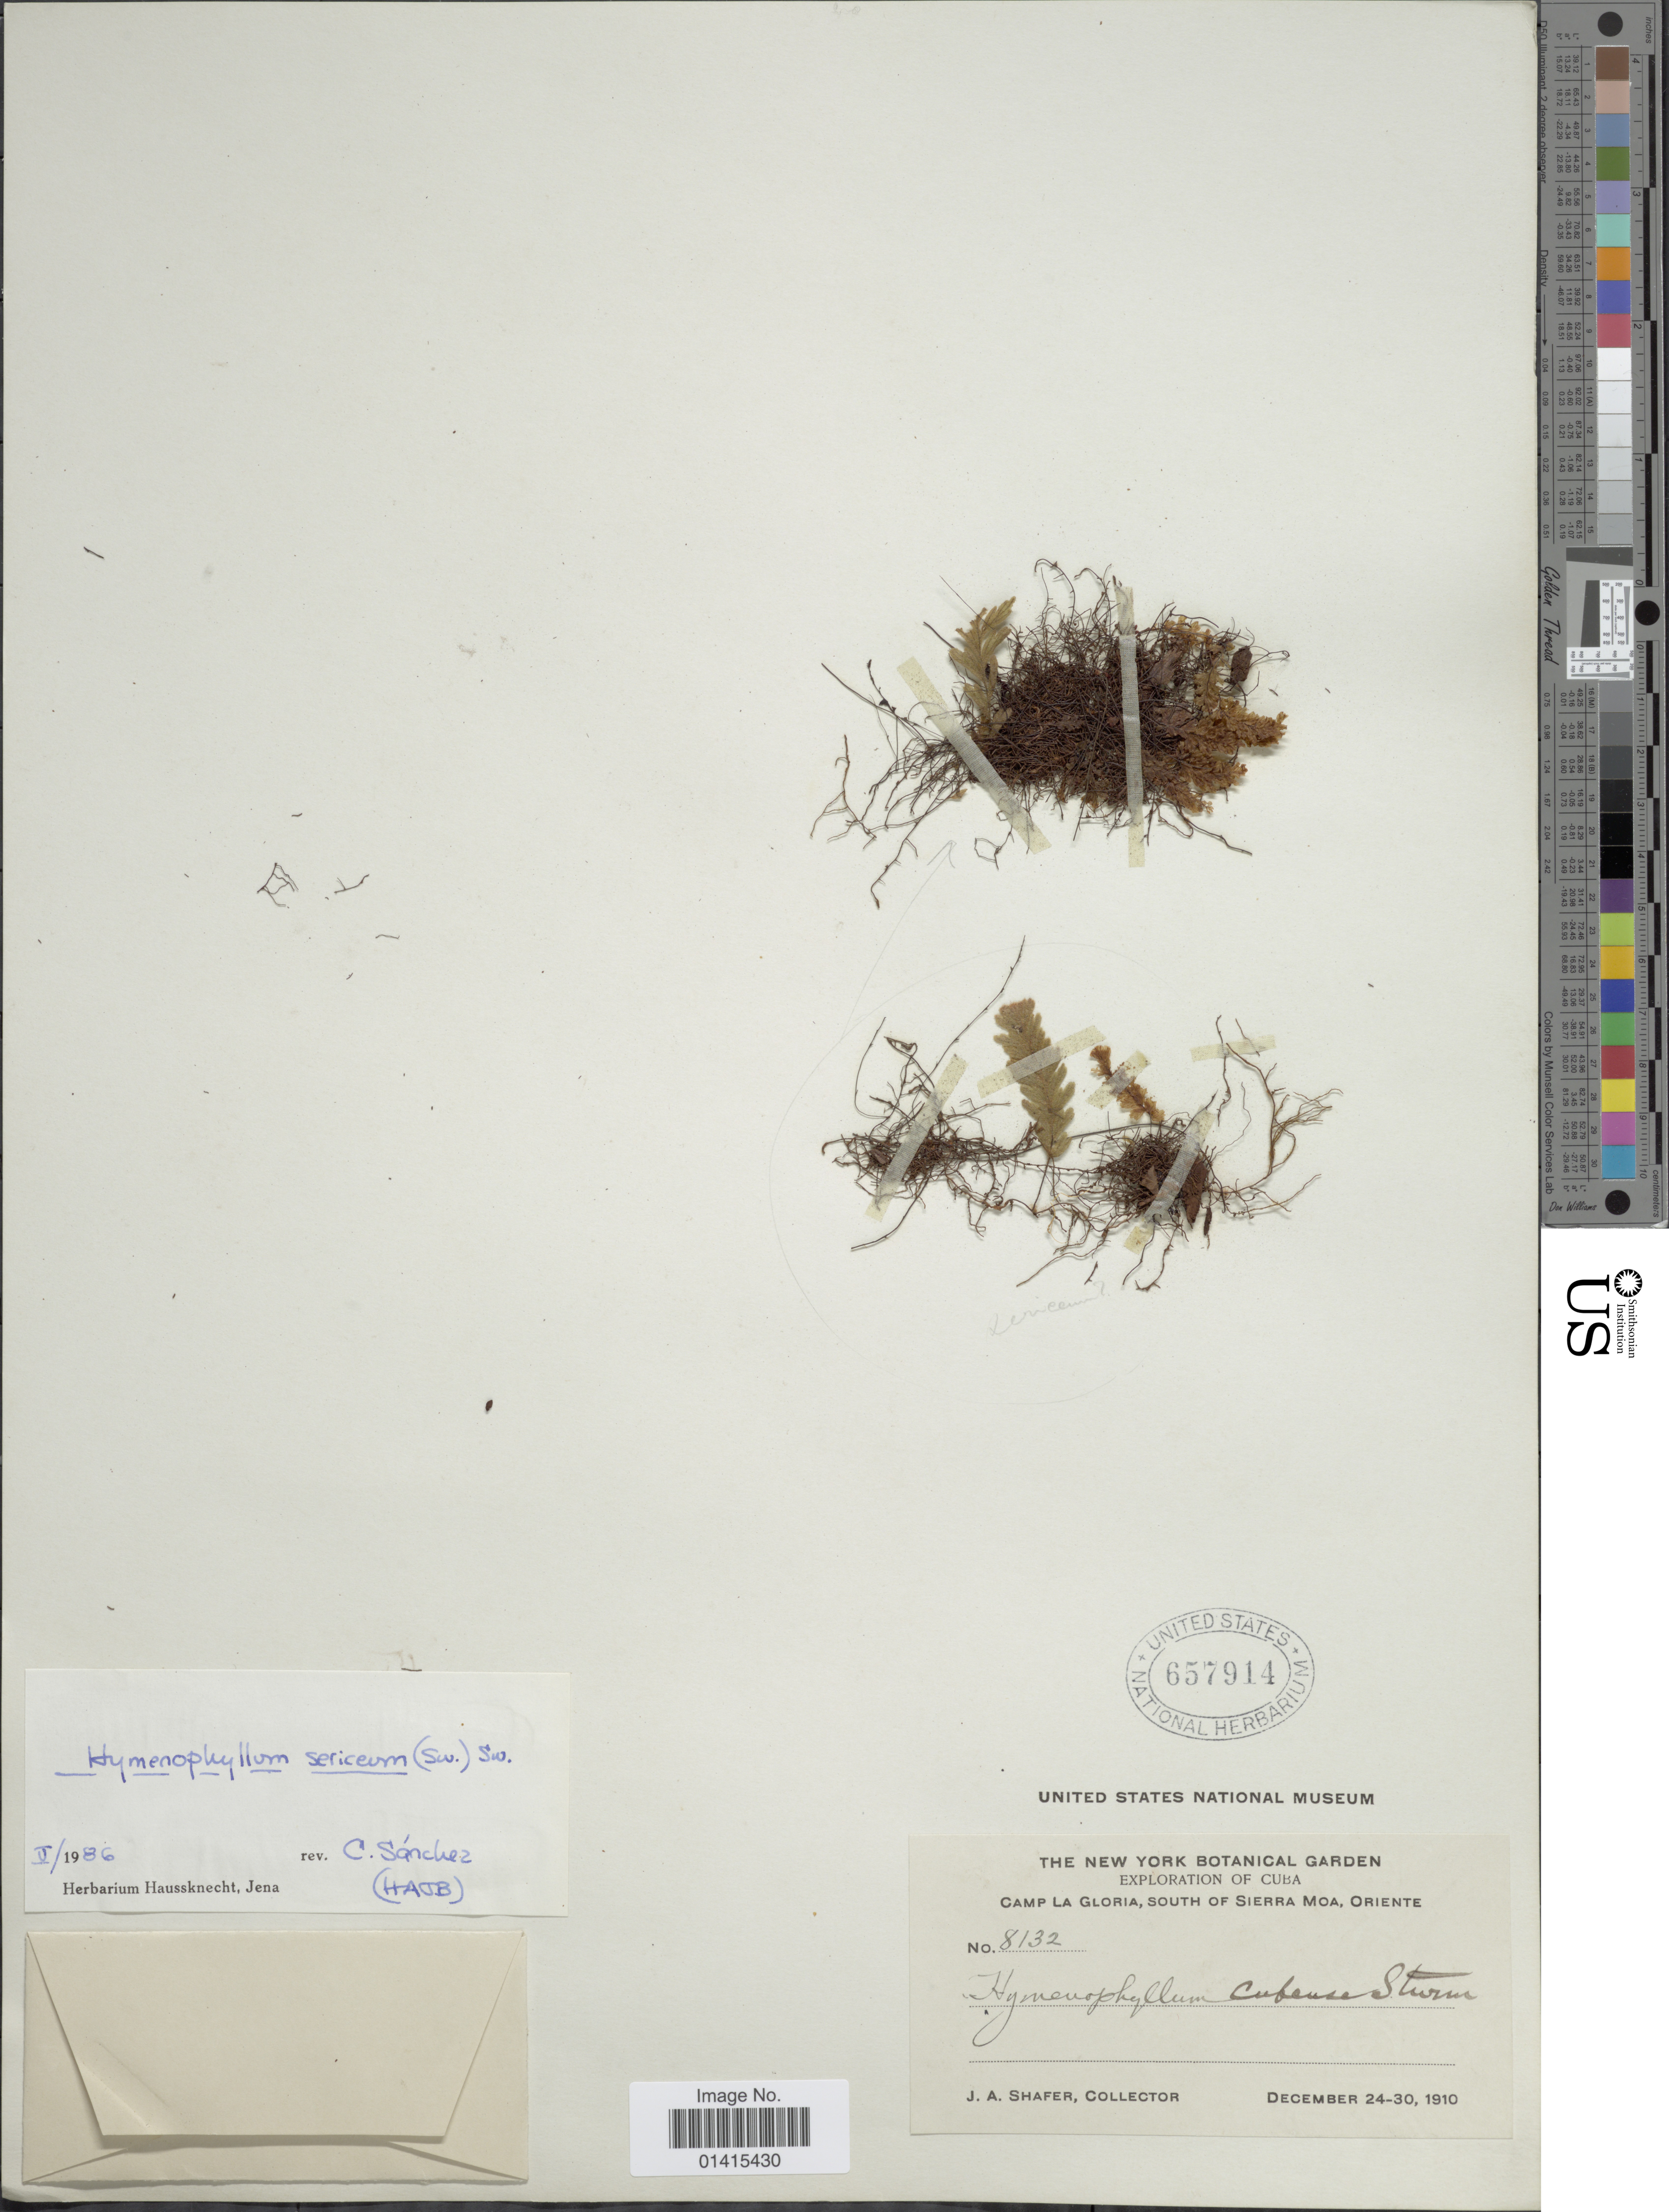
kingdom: Plantae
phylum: Tracheophyta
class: Polypodiopsida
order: Hymenophyllales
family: Hymenophyllaceae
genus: Hymenophyllum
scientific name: Hymenophyllum sericeum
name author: Sw. in Schrad.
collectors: J. A. Shafer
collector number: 8132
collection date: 1910-12-24/1910-12-30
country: Cuba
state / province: Oriente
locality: Camp La Gloria, South of Sierra Moa, Oriente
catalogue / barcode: US 657914